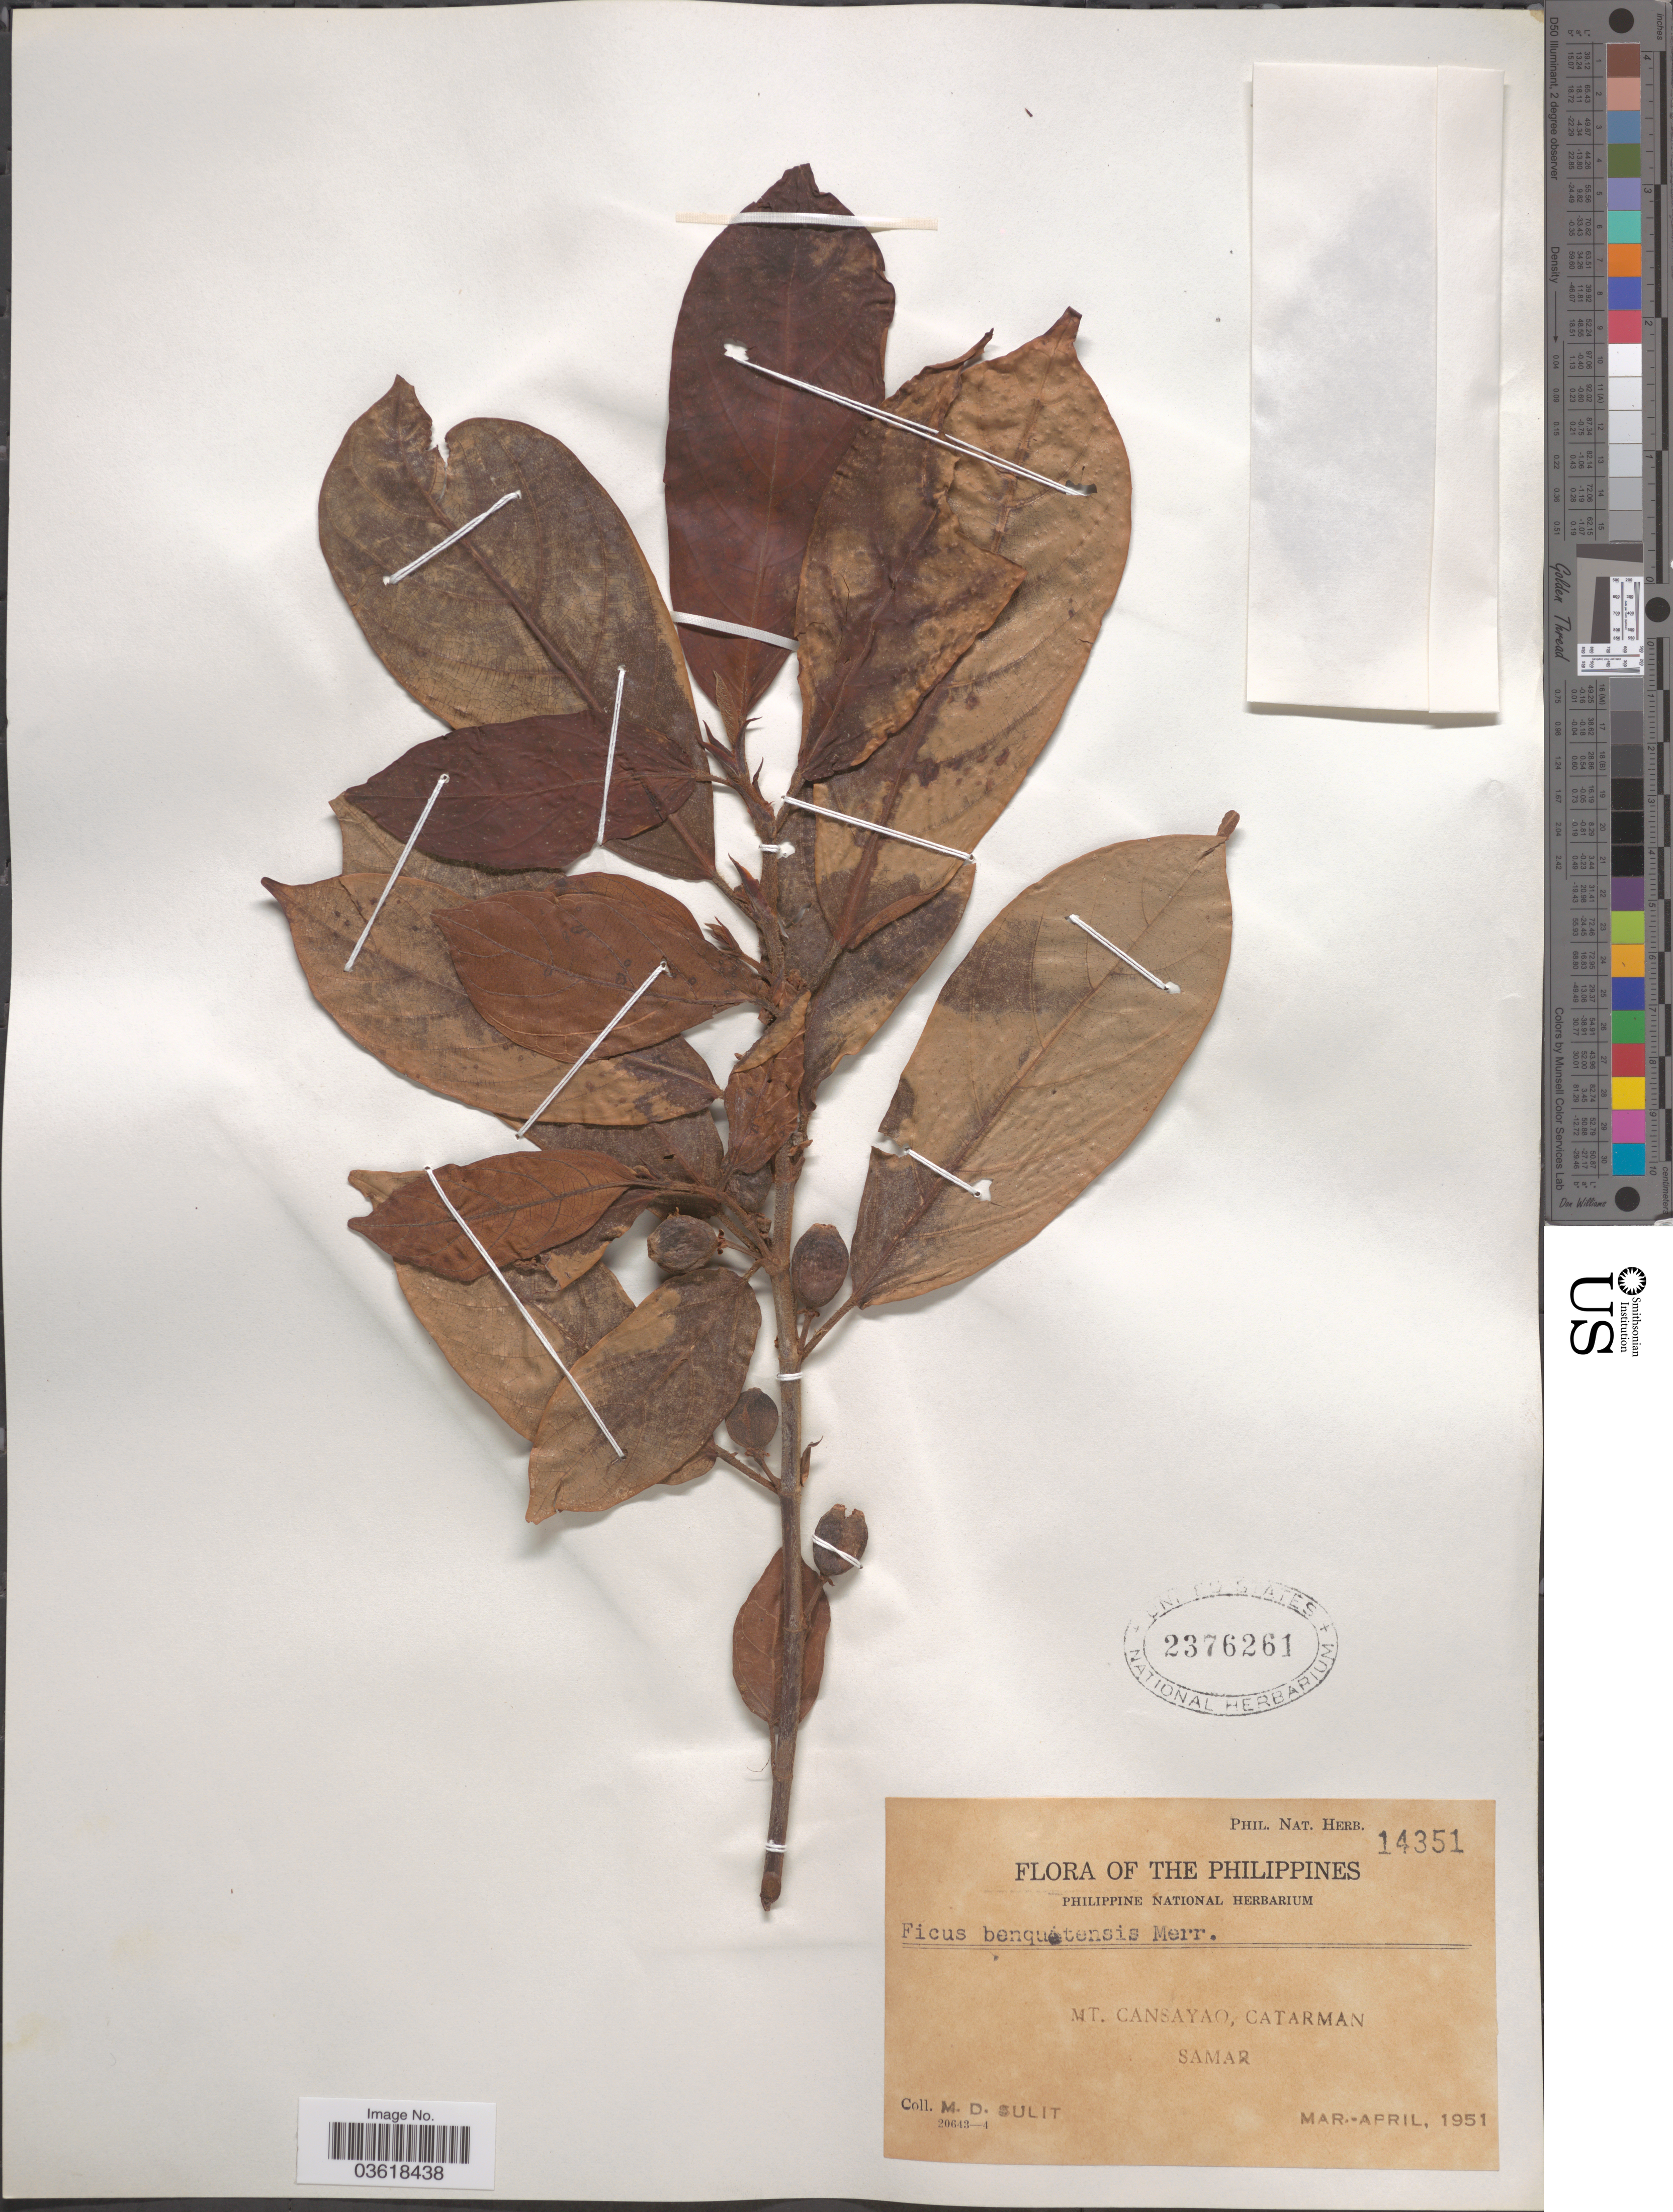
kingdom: Plantae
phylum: Tracheophyta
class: Magnoliopsida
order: Rosales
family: Moraceae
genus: Ficus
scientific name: Ficus benguetensis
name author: Merr.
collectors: M. Sulit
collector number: Phil. Nat. Herb. 14351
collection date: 1951-03/1951-04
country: Philippines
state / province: Eastern Visayas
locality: Mt. Cansayao, Catarman. Samar.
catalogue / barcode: US 2376261